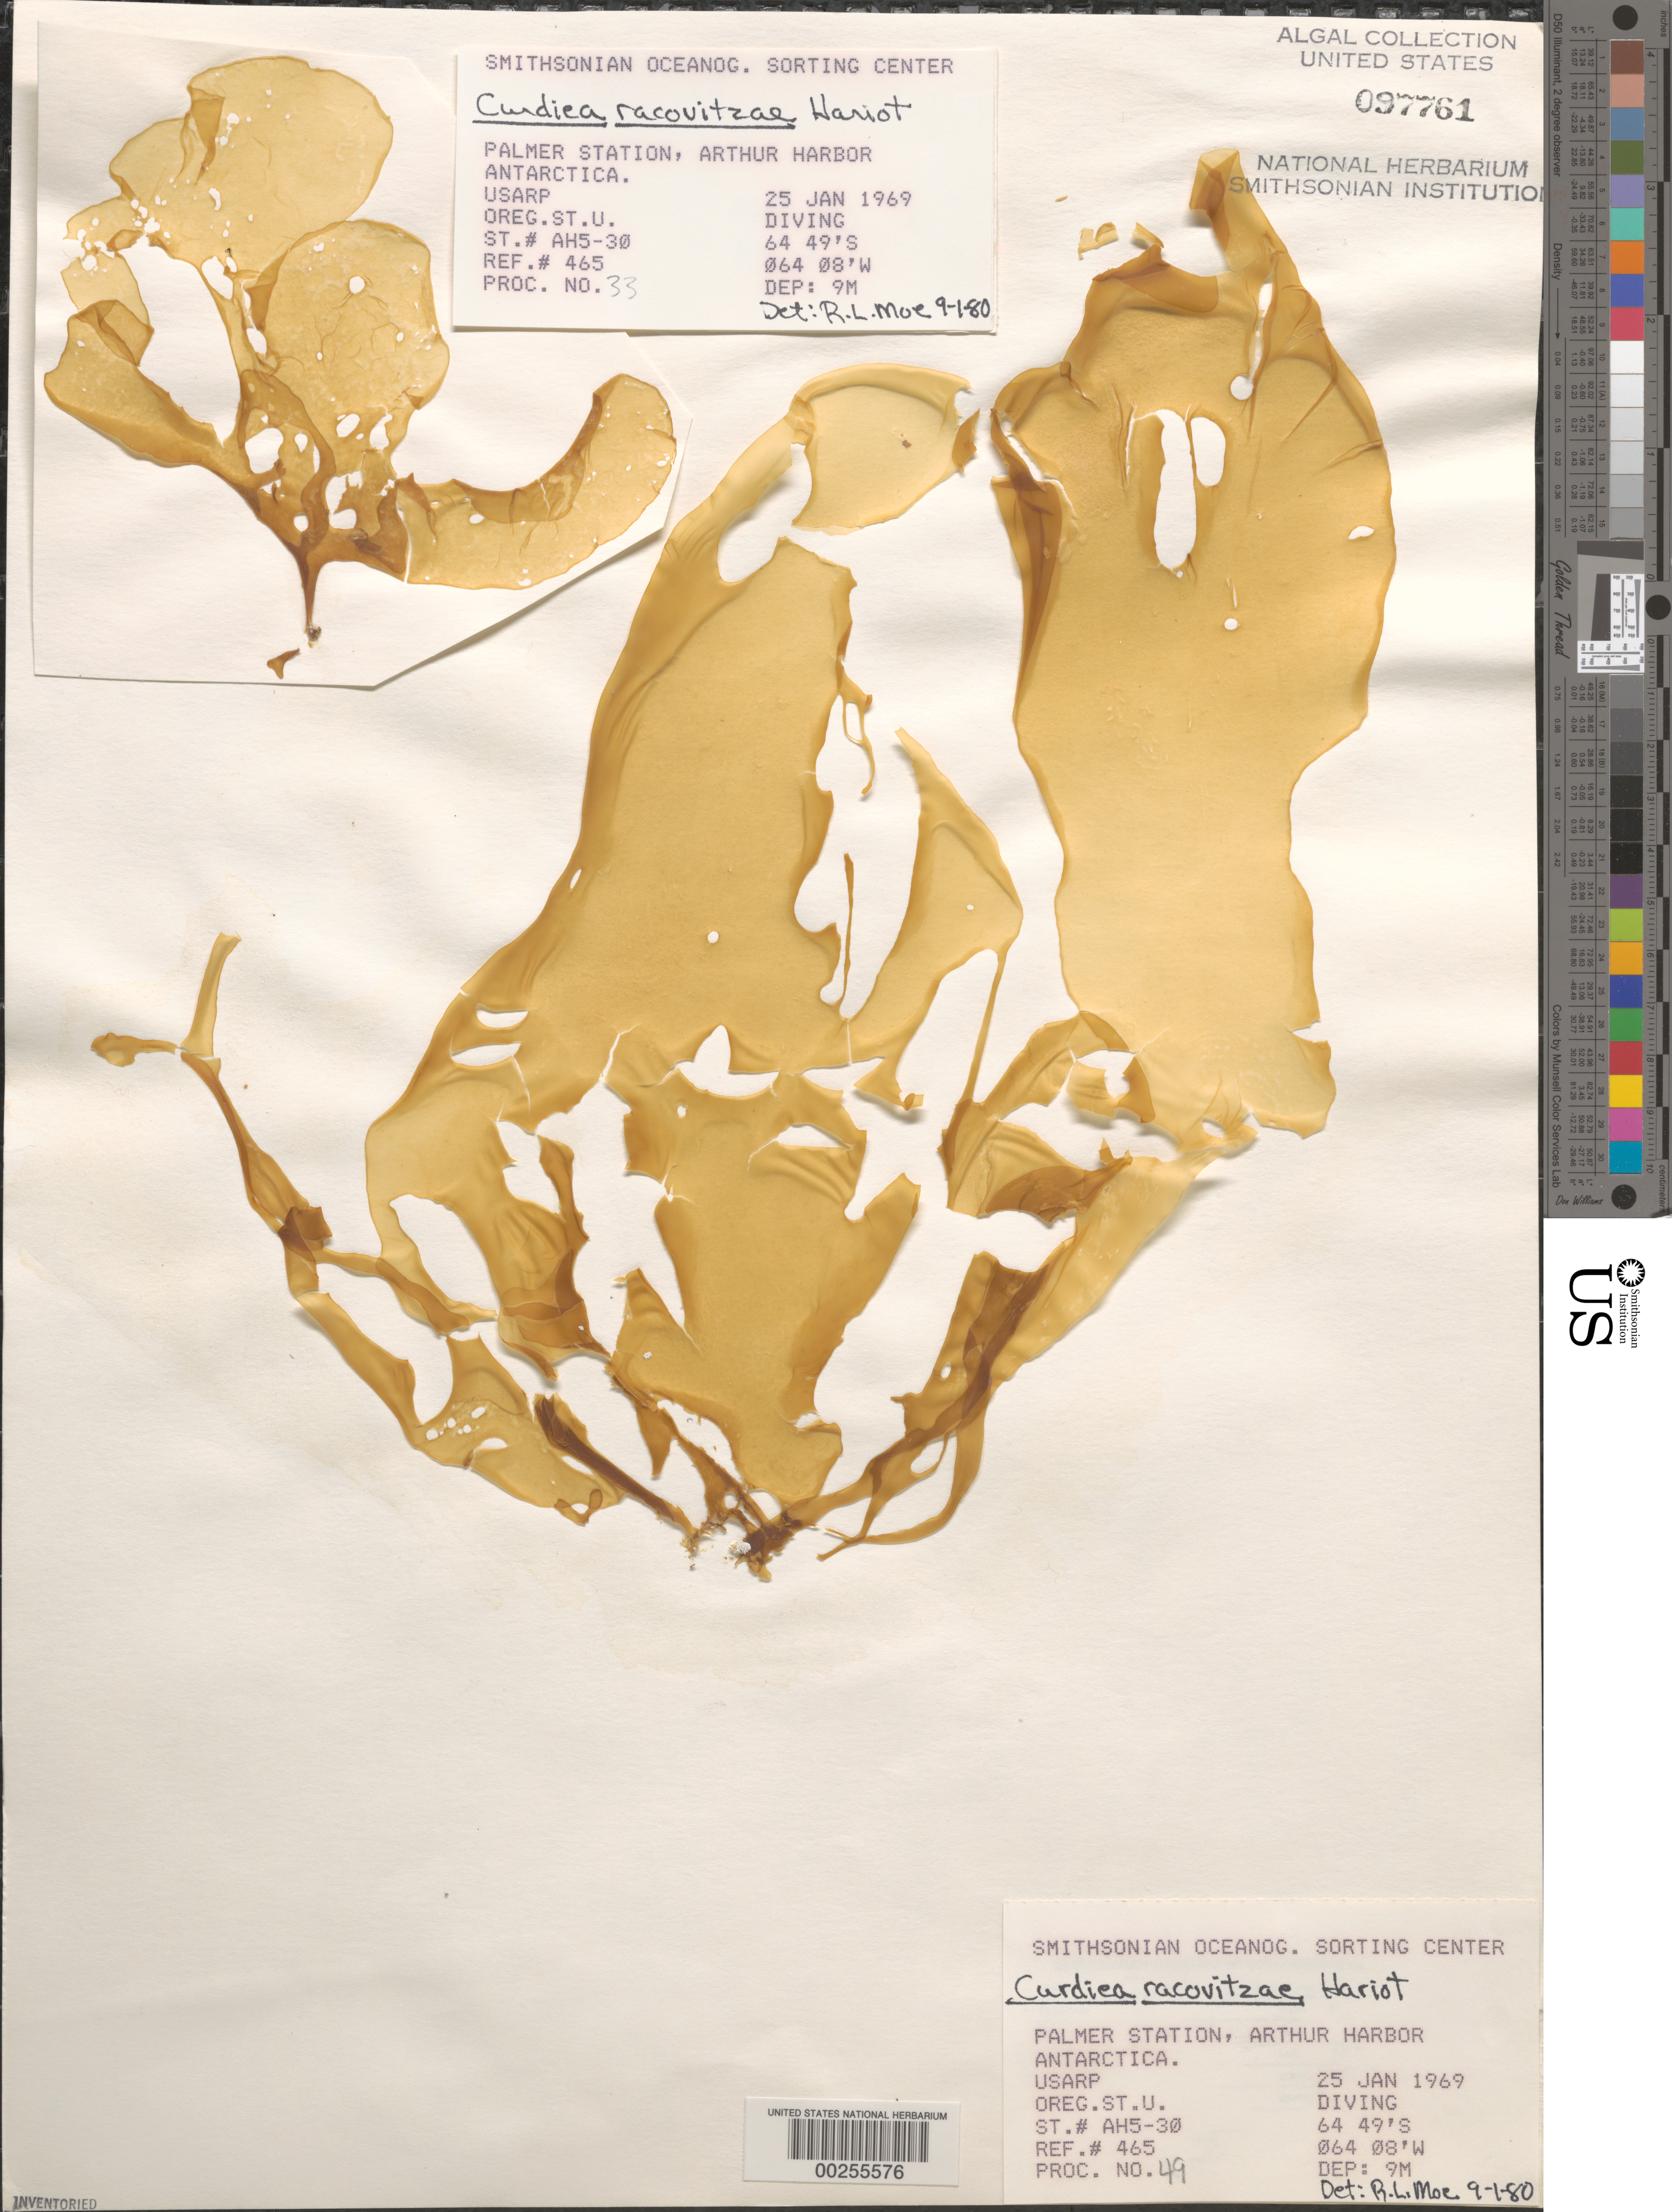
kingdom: Plantae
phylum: Rhodophyta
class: Florideophyceae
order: Gracilariales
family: Gracilariaceae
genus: Curdiea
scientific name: Curdiea racovitzae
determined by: Moe, R. L.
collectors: Oregon State University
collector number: Station Ah5-30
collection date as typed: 25 Jan 1969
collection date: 1969-01-25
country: Antarctica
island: Anvers Island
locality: Palmer Station, Arthur Harbor, Antarctic Peninsula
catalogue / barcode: US 97761